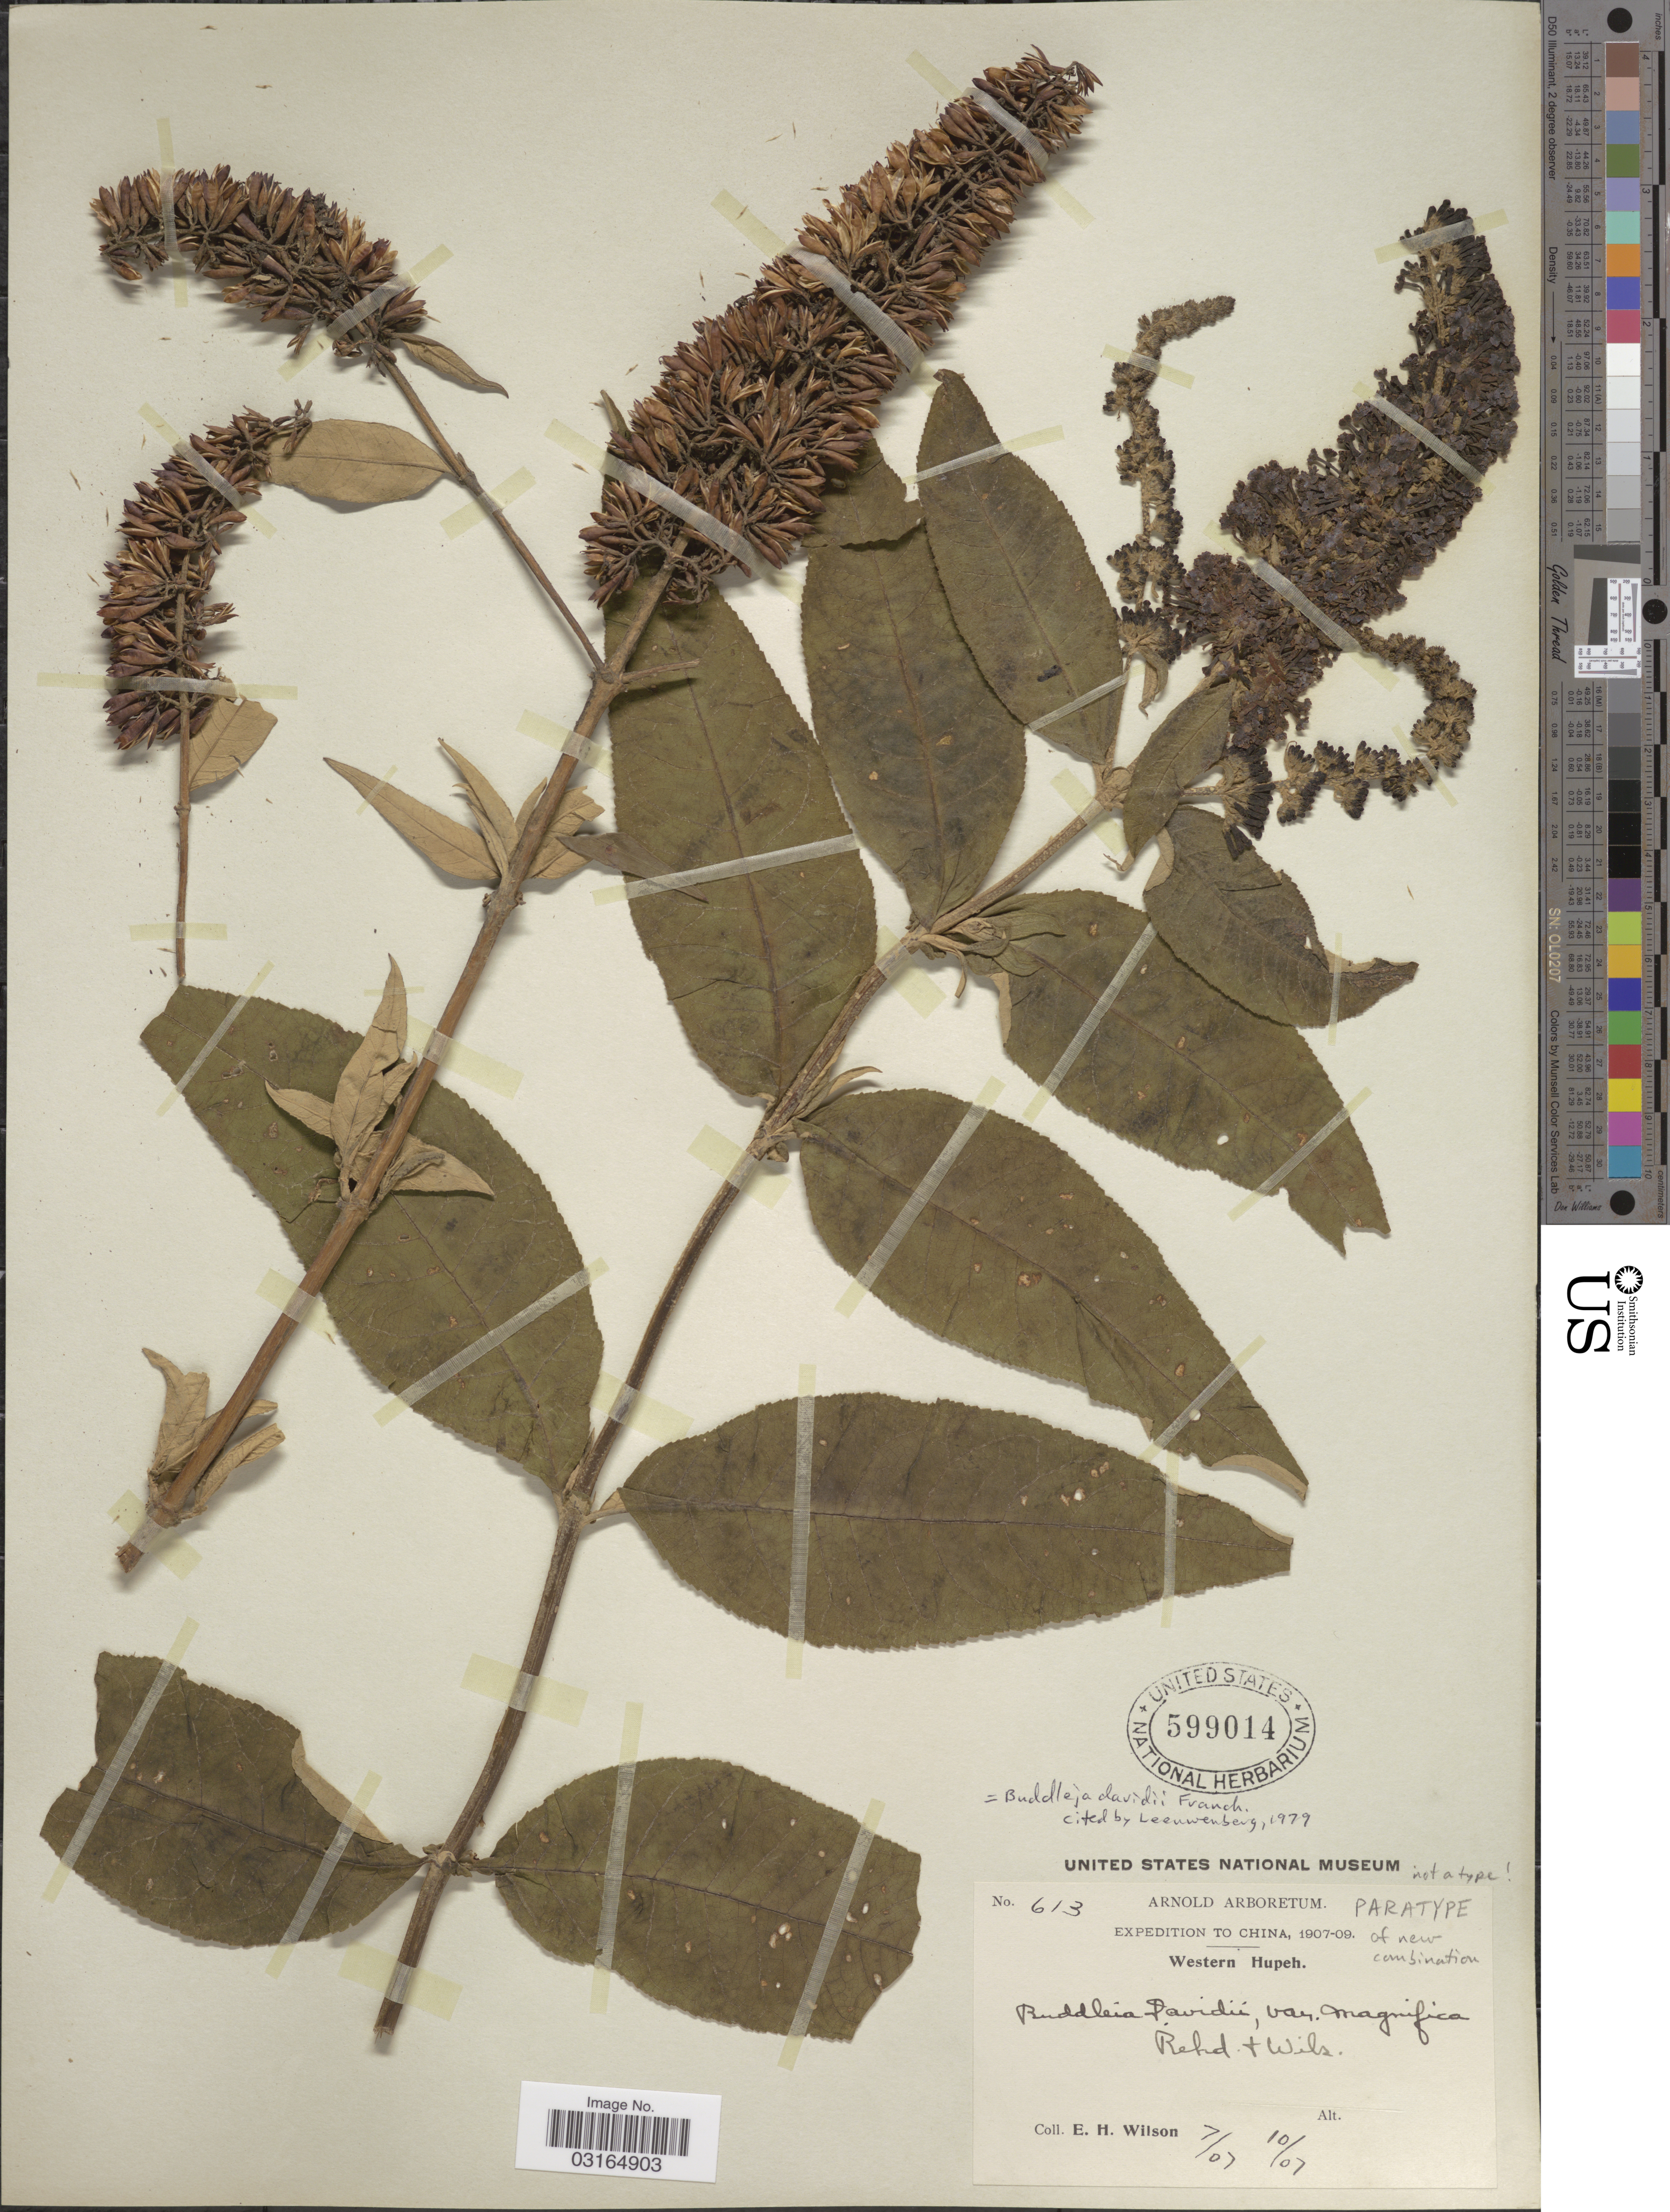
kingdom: Plantae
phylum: Tracheophyta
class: Magnoliopsida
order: Lamiales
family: Scrophulariaceae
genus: Buddleja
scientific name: Buddleja davidii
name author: Franch.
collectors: E. Wilson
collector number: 613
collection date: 1907-07/1907-10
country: China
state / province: Hubei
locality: Western Hupeh.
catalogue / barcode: US 599014